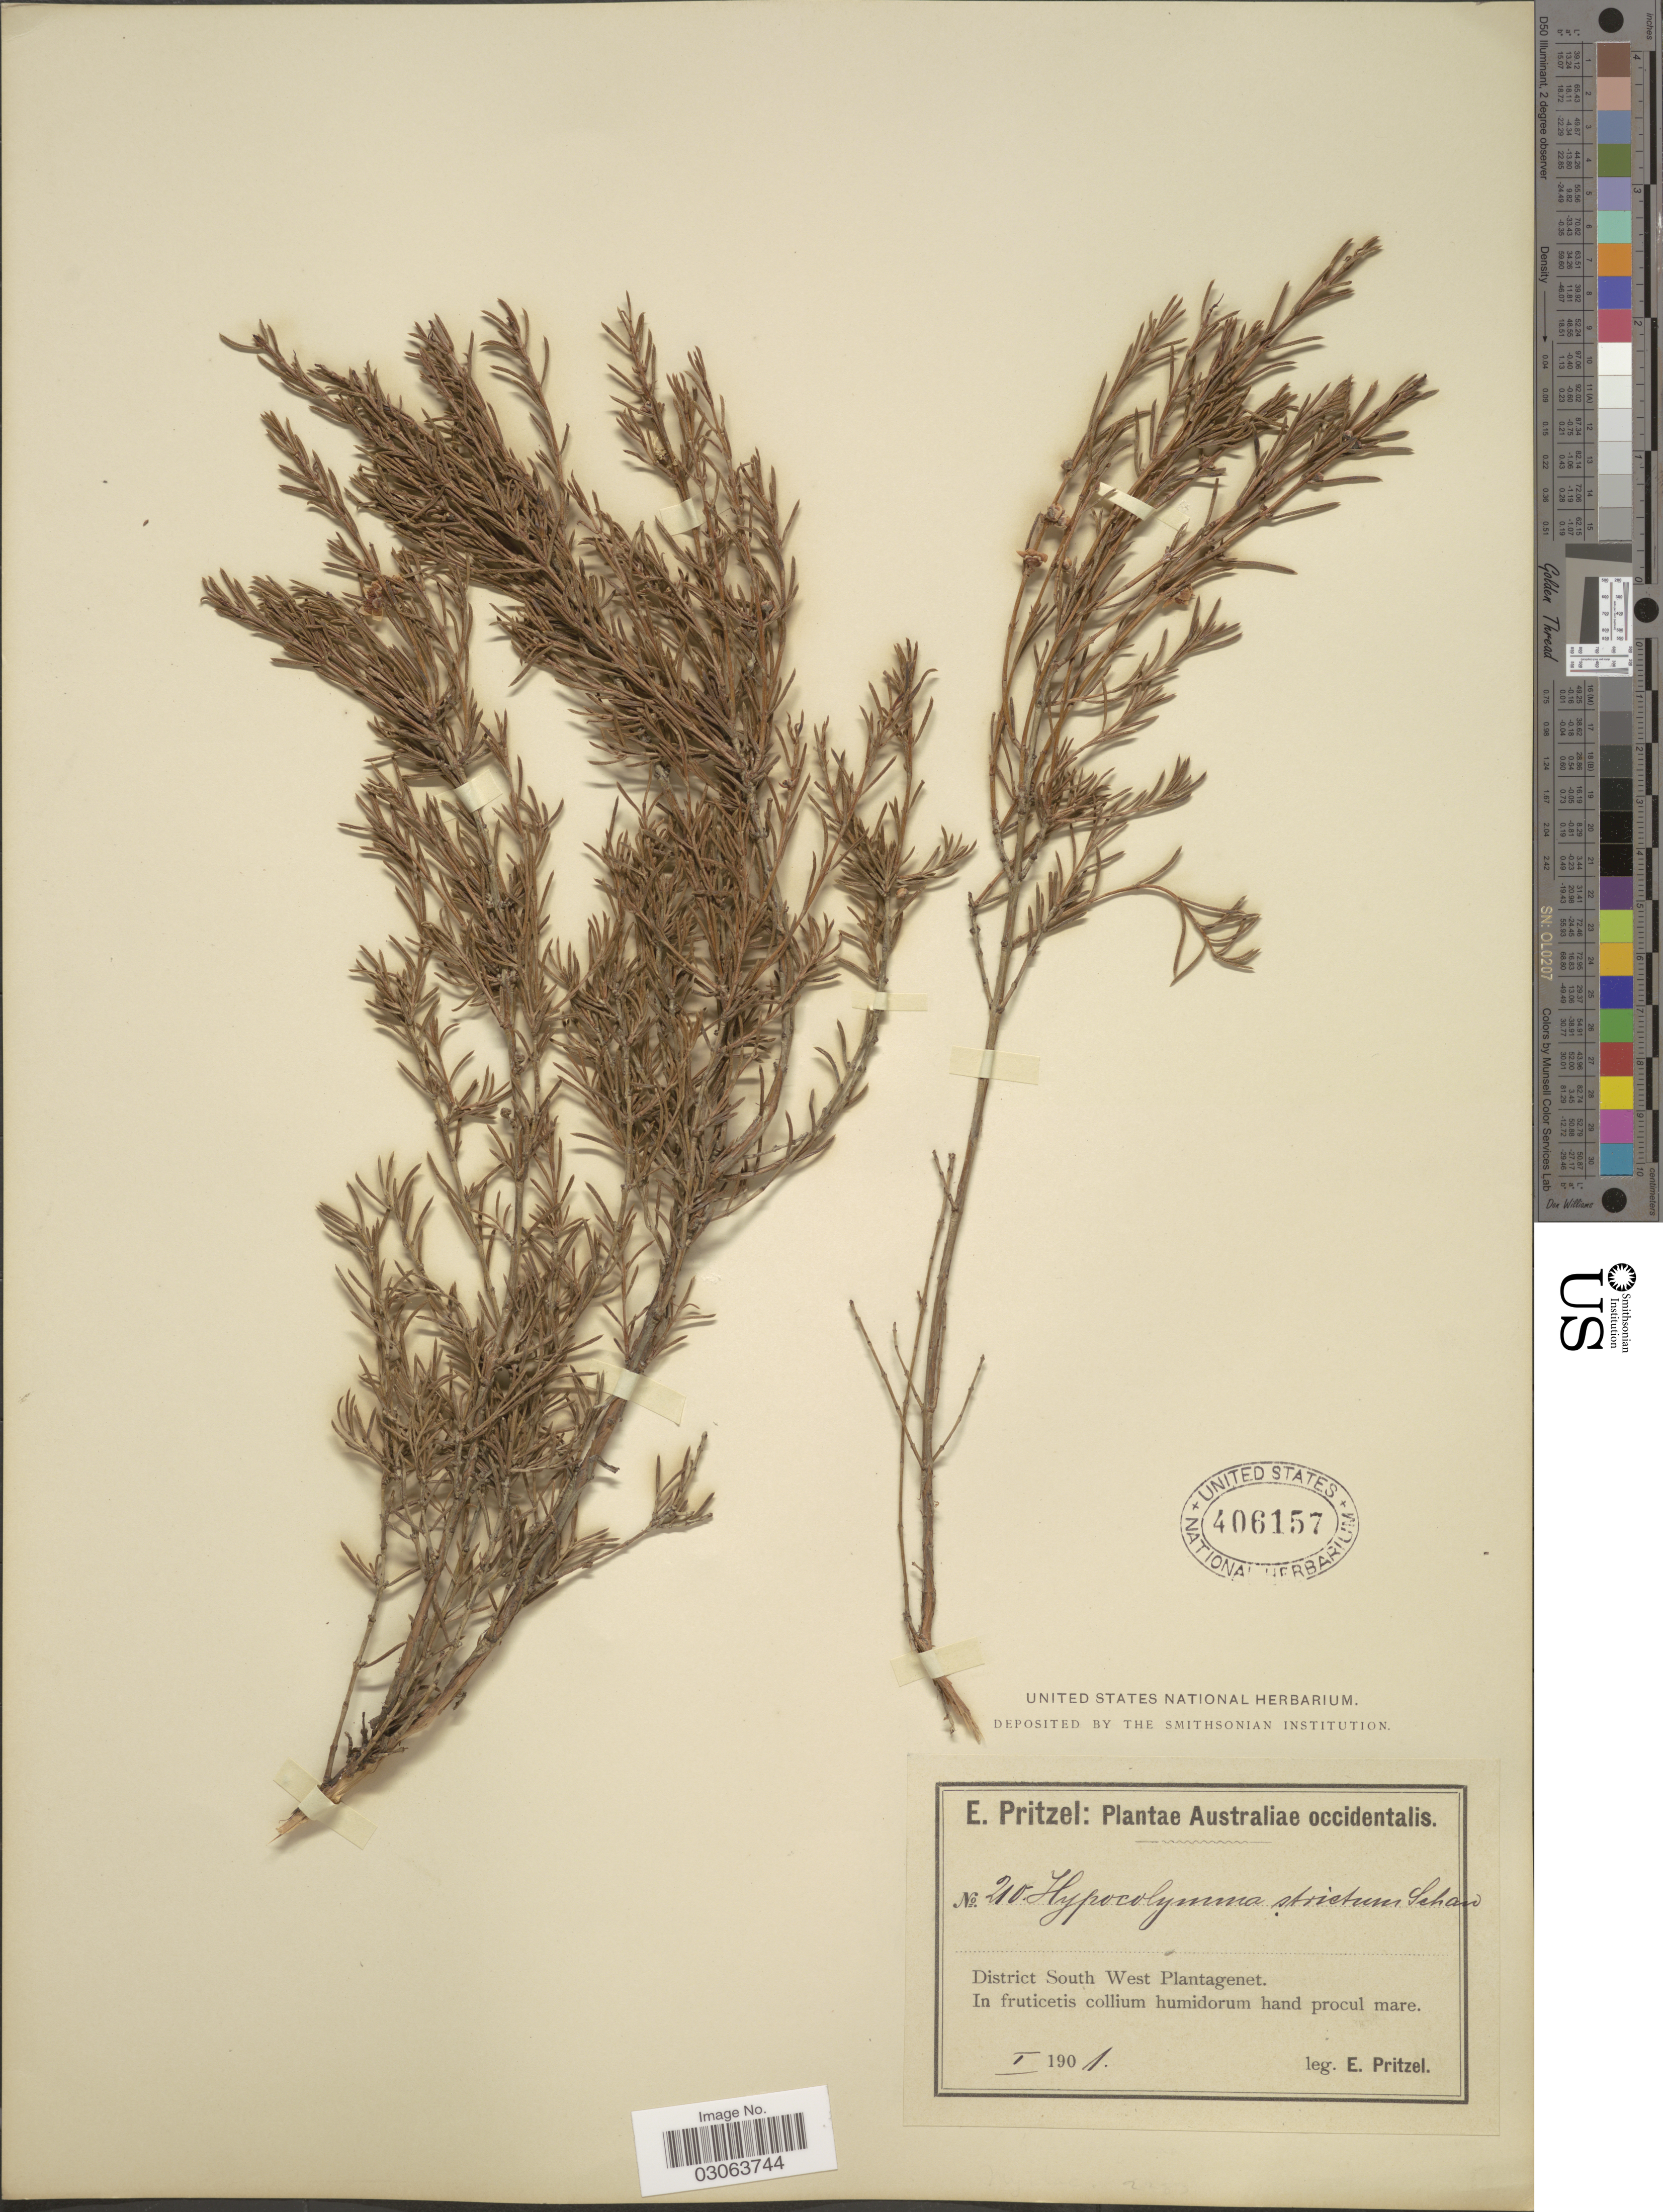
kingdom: Plantae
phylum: Tracheophyta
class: Magnoliopsida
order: Myrtales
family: Myrtaceae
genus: Hypocalymma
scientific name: Hypocalymma strictum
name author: Schauer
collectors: E. G. Pritzel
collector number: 210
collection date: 1901-01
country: Australia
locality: Australiae occidentalis. District South West Plantagenet.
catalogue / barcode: US 406157